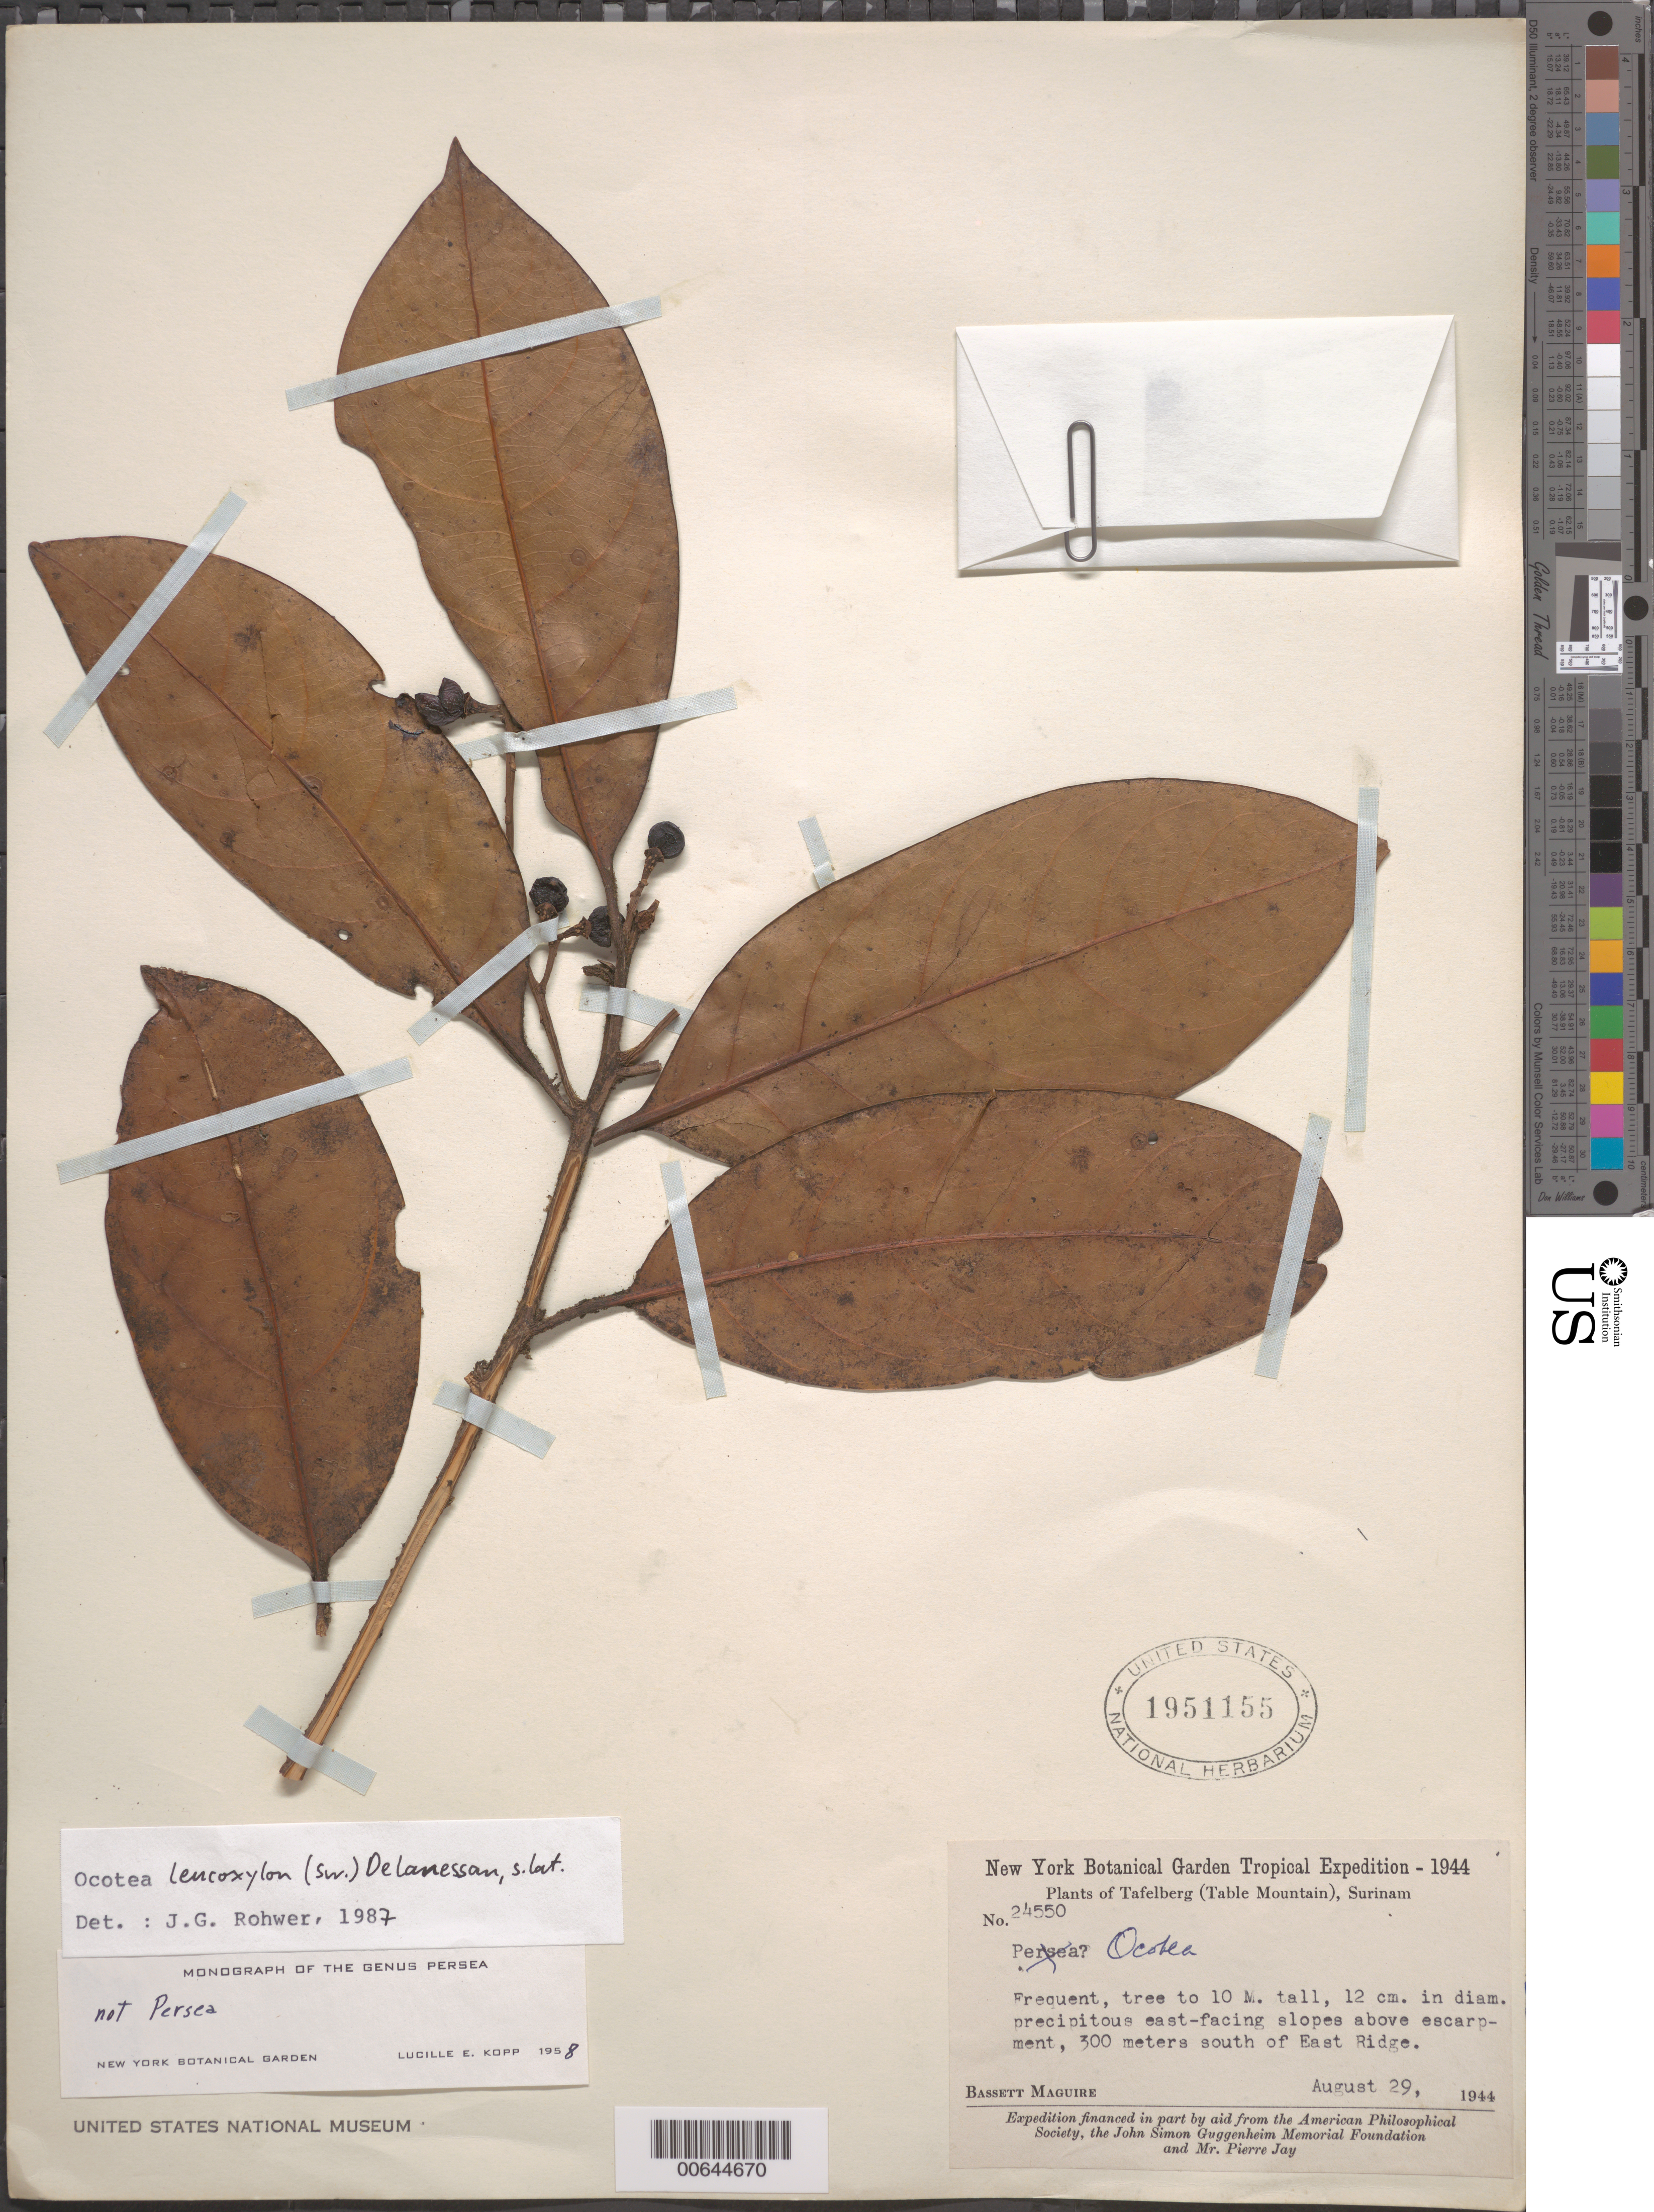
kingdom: Plantae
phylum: Tracheophyta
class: Magnoliopsida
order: Laurales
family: Lauraceae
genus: Ocotea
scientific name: Ocotea leucoxylon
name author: (Sw.) Laness.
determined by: Rohwer, J. G.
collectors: B. Maguire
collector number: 24550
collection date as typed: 29-Aug-44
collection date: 1944-08-29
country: Suriname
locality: Tafelberg (Table Mountain), East Ridge, 300 m S of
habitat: In precipitous E-facing slopes above escarpment.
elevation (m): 300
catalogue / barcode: US 1951155